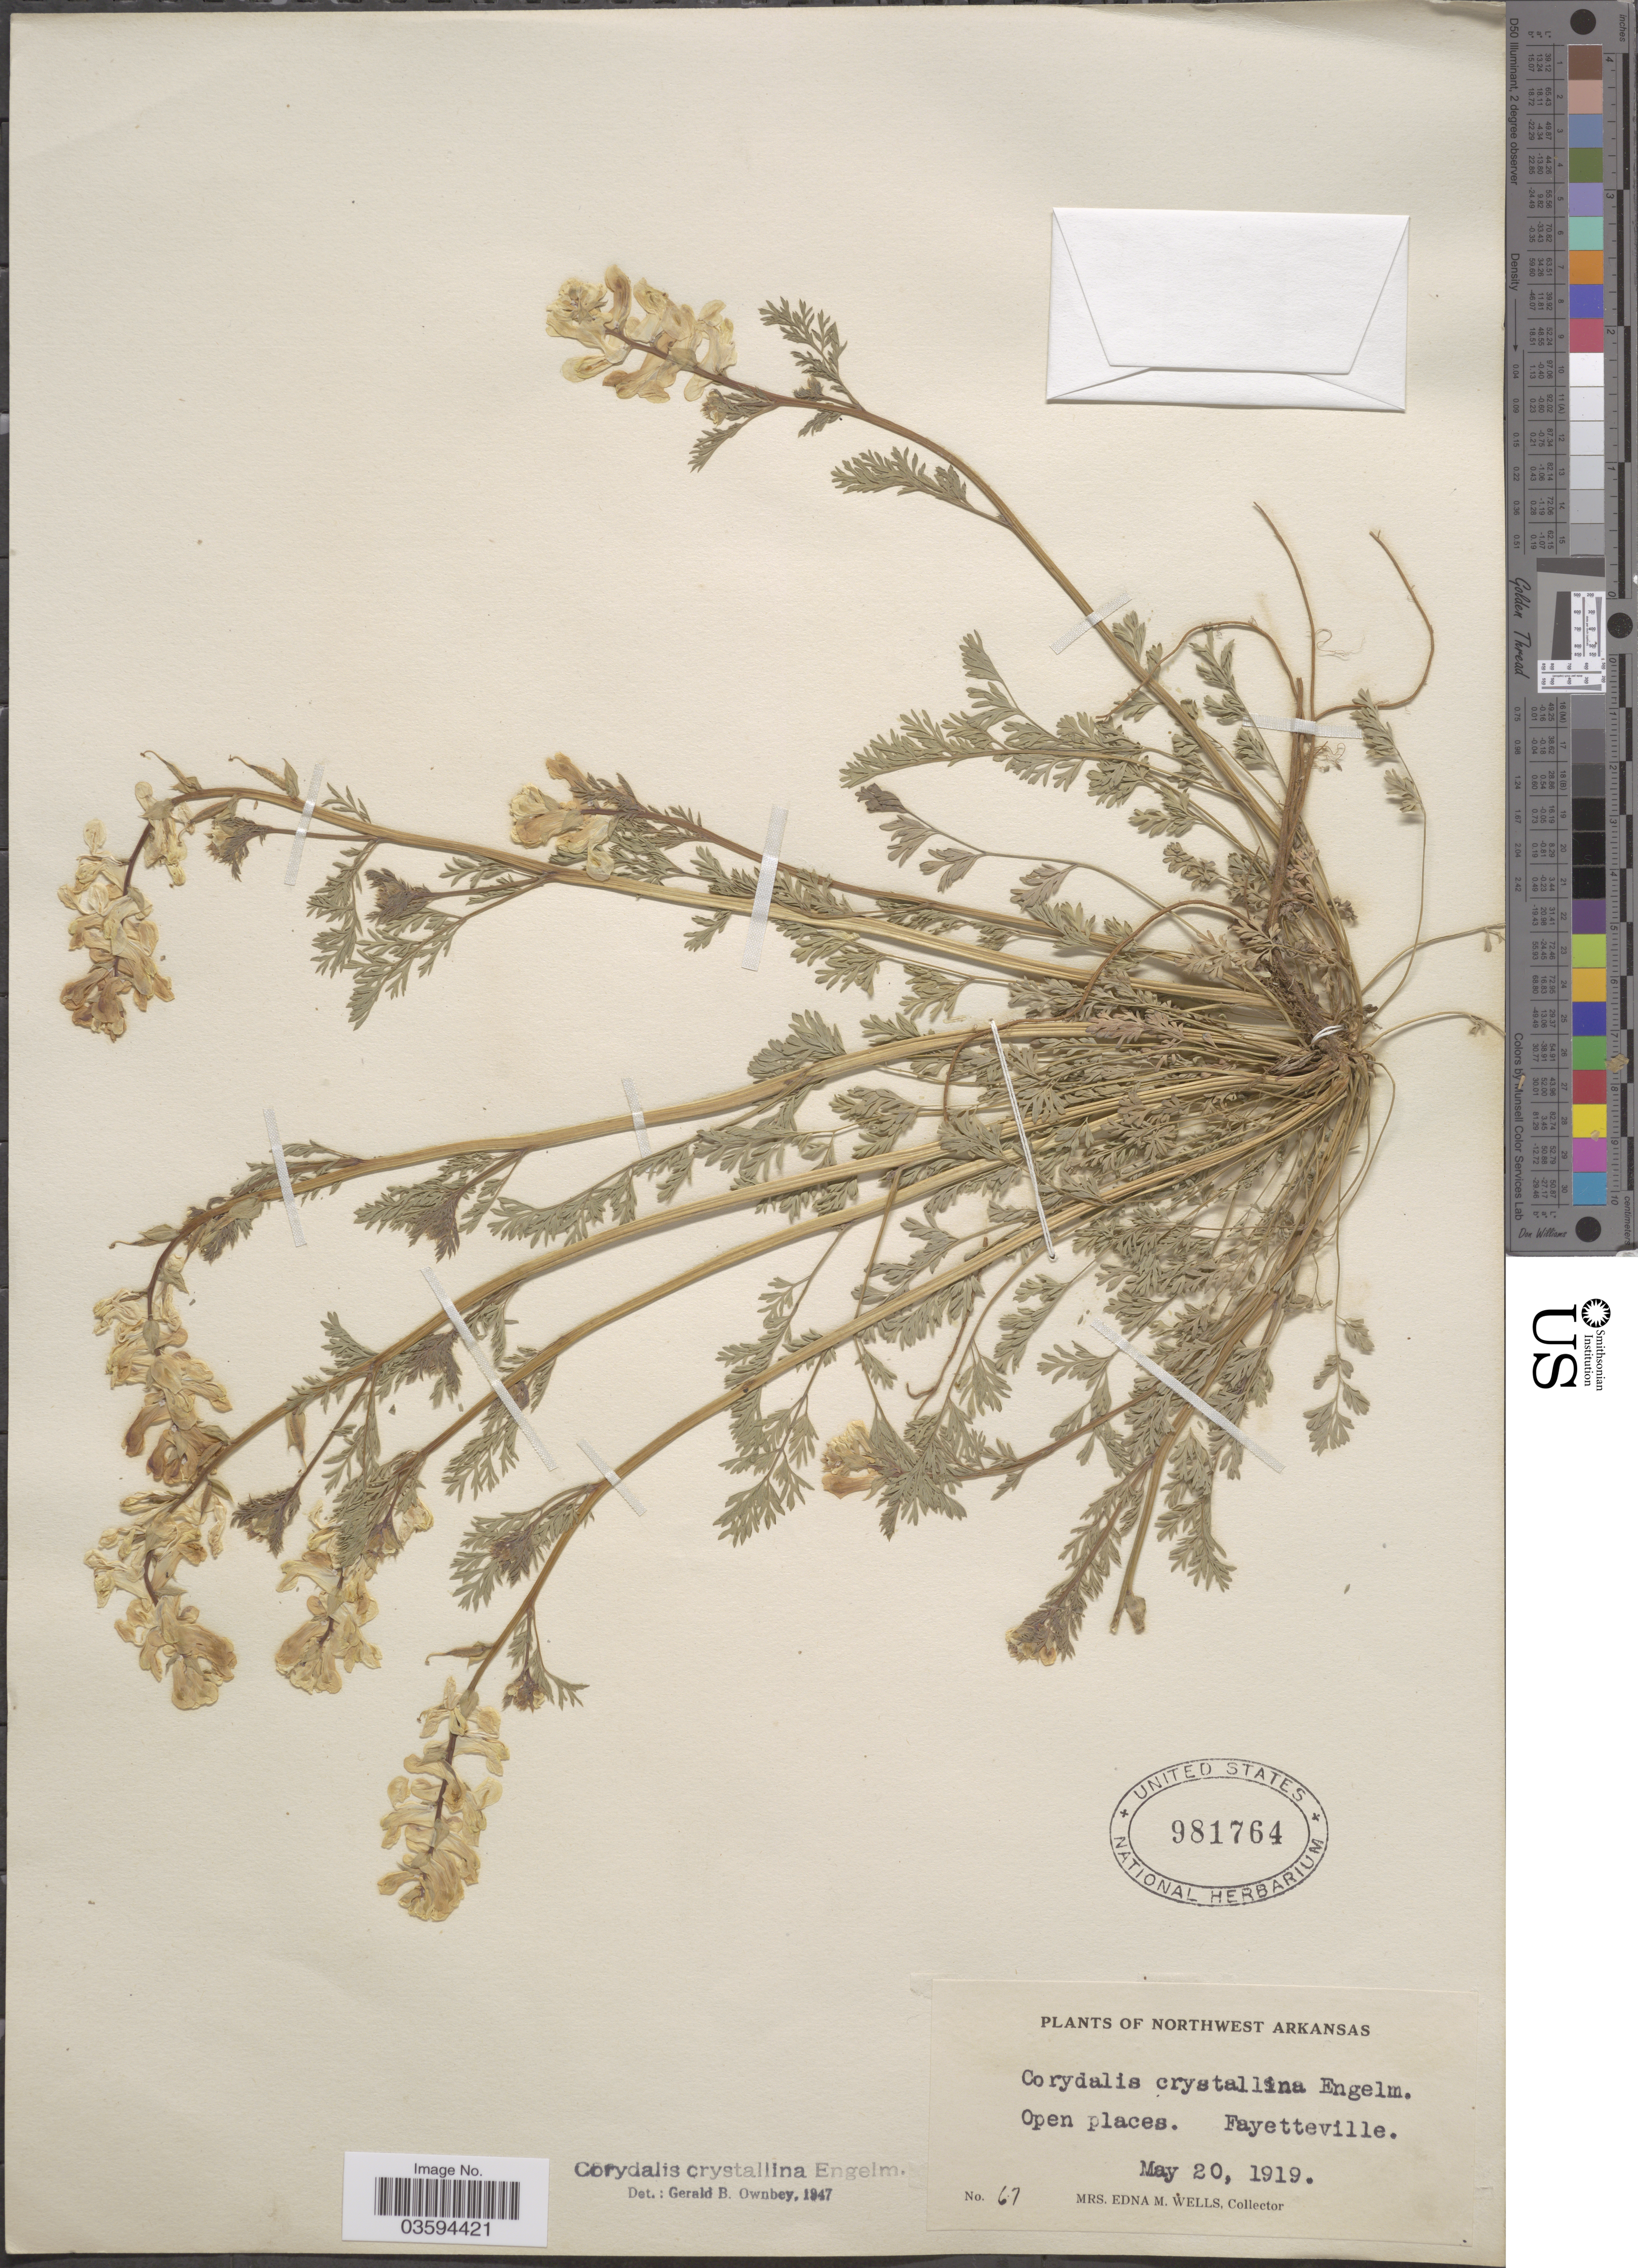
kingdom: Plantae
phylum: Tracheophyta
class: Magnoliopsida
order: Ranunculales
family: Papaveraceae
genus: Corydalis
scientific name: Corydalis crystallina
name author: (Engelm. ex A. Gray) Torr. & A. Gray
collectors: E. M. Wells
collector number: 67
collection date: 1919-05-20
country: United States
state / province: Arkansas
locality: Northwest Arkansas. Fayetteville.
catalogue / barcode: US 981764